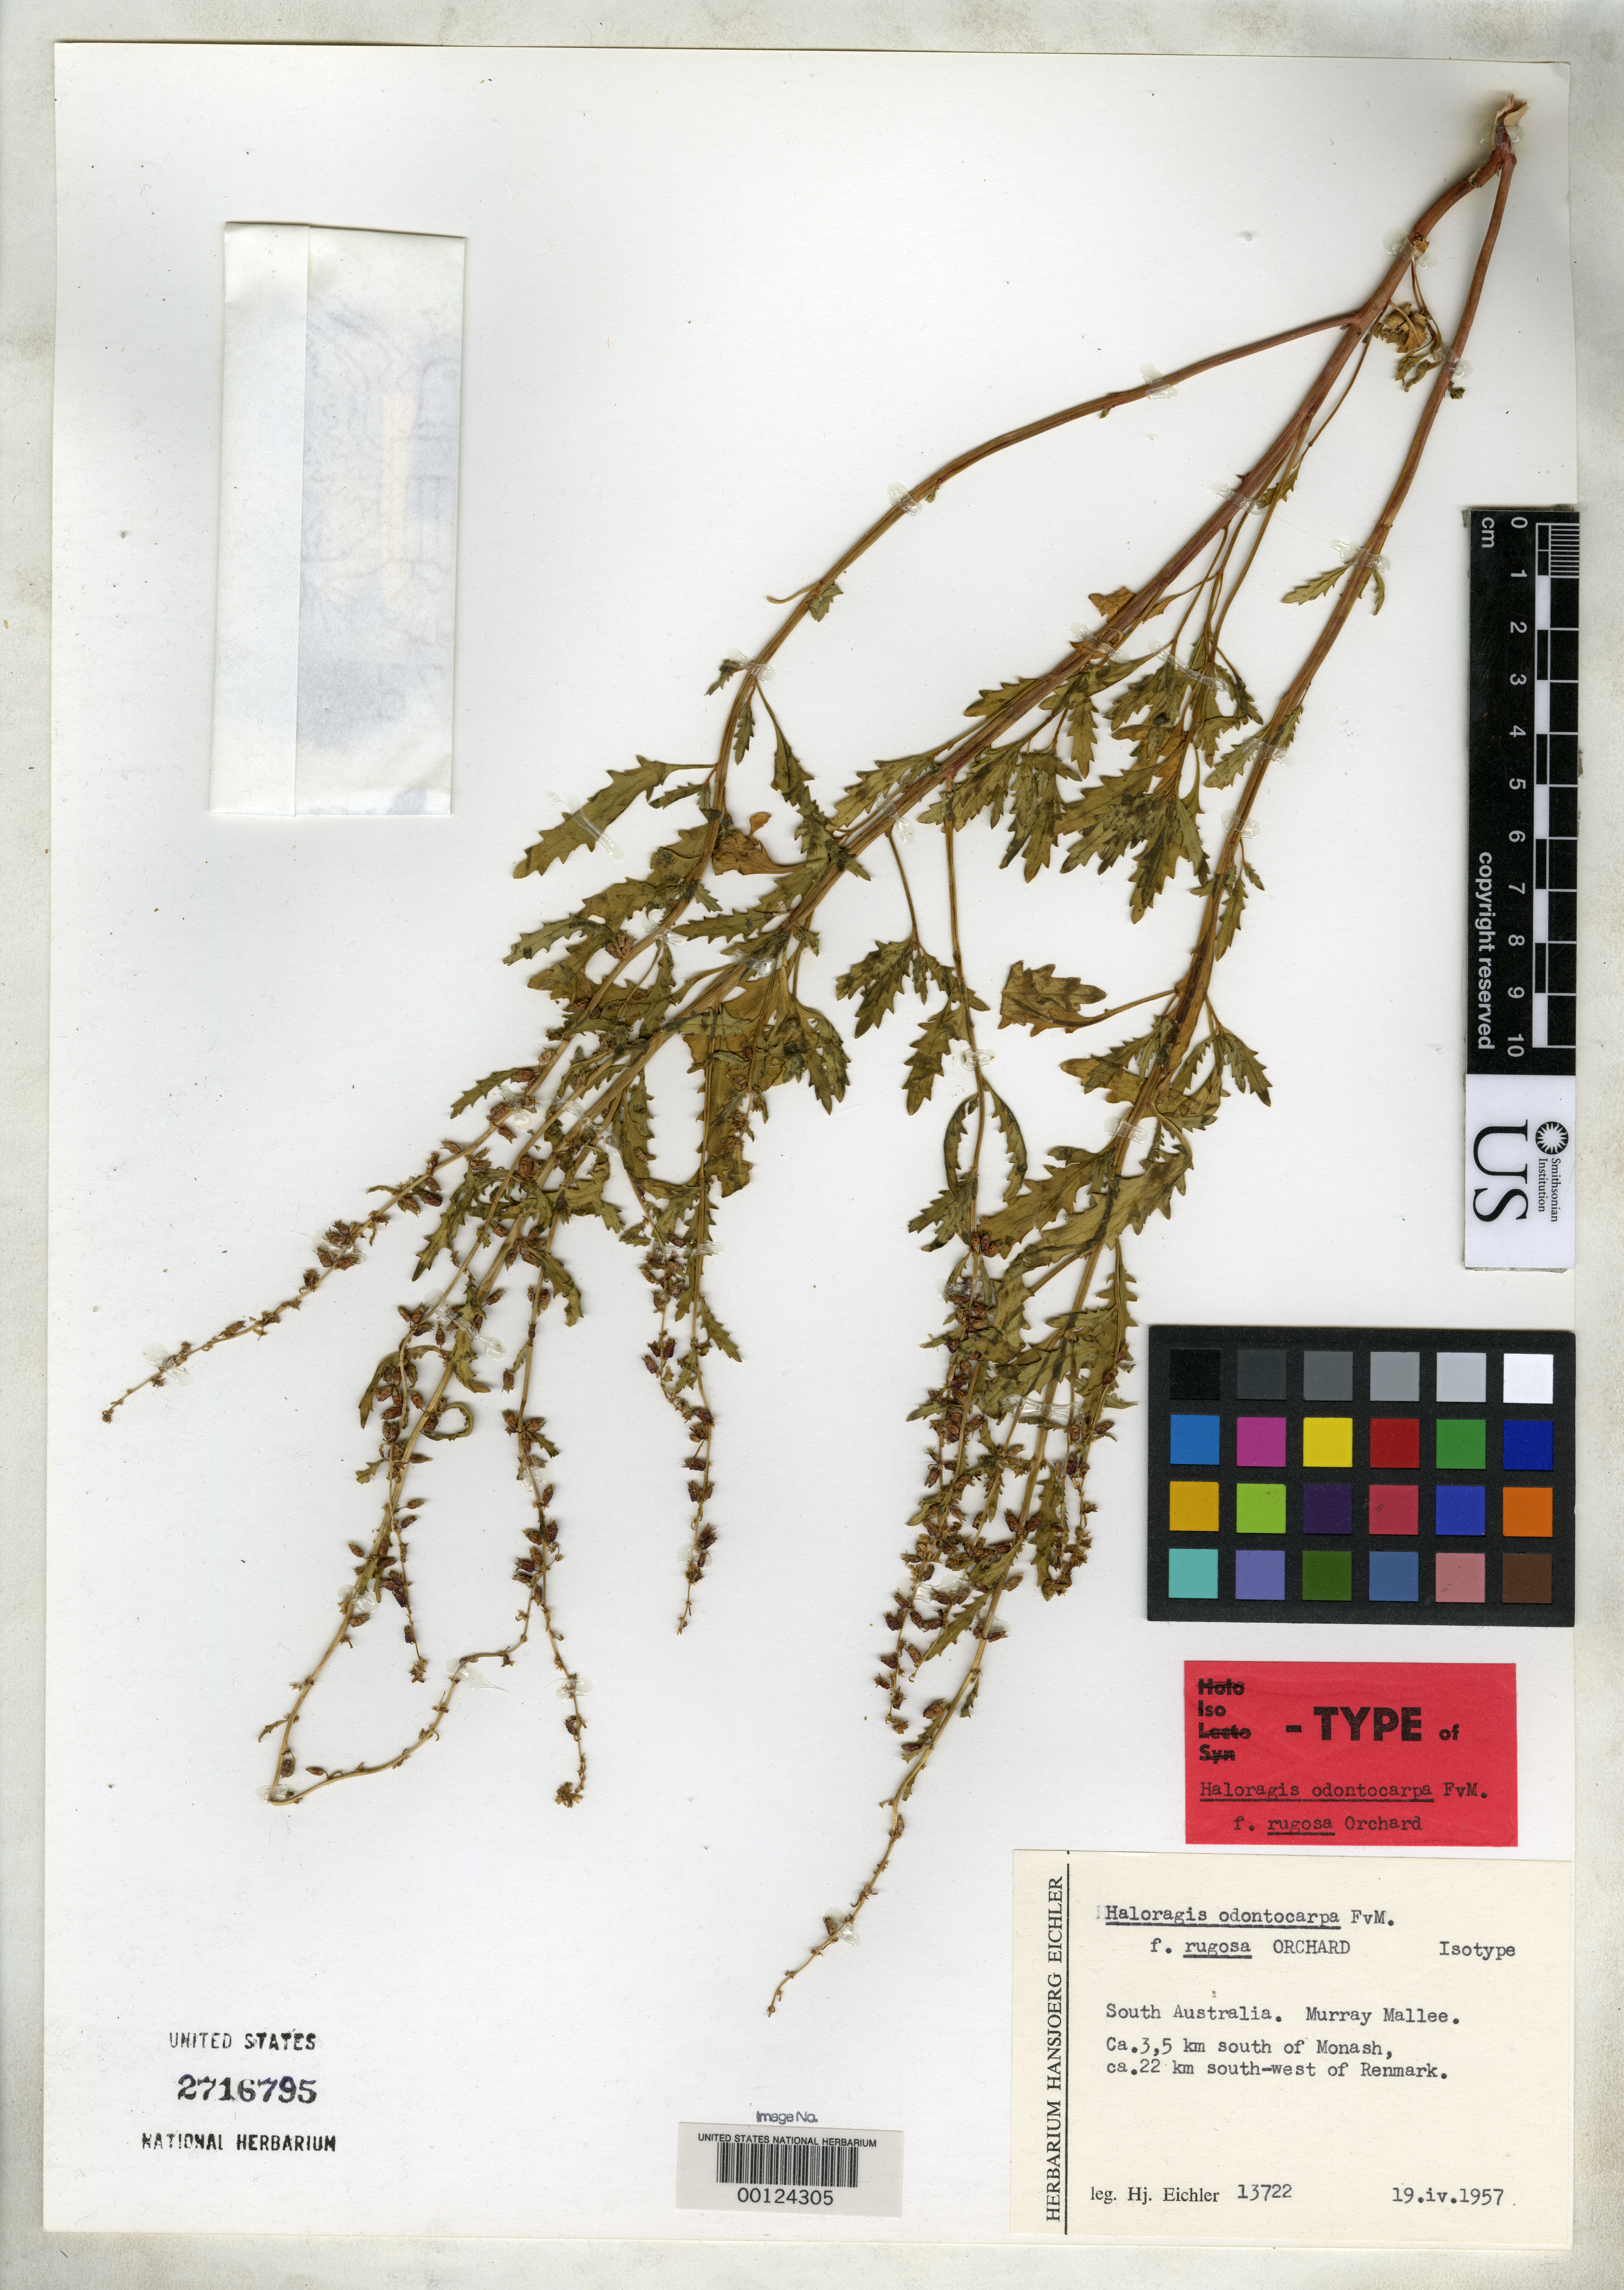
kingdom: Plantae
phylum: Tracheophyta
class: Magnoliopsida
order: Saxifragales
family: Haloragaceae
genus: Haloragis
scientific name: Haloragis odontocarpa f. rugosa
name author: Orchard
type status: Isotype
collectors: H. Eichler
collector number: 13722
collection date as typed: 19 Apr 1957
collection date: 1957-04-19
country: Australia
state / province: South Australia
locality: Murray Mulleej ca. 3.5 km S of Monash. ca. 22 km SW of Renmark.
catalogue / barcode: US 2716795